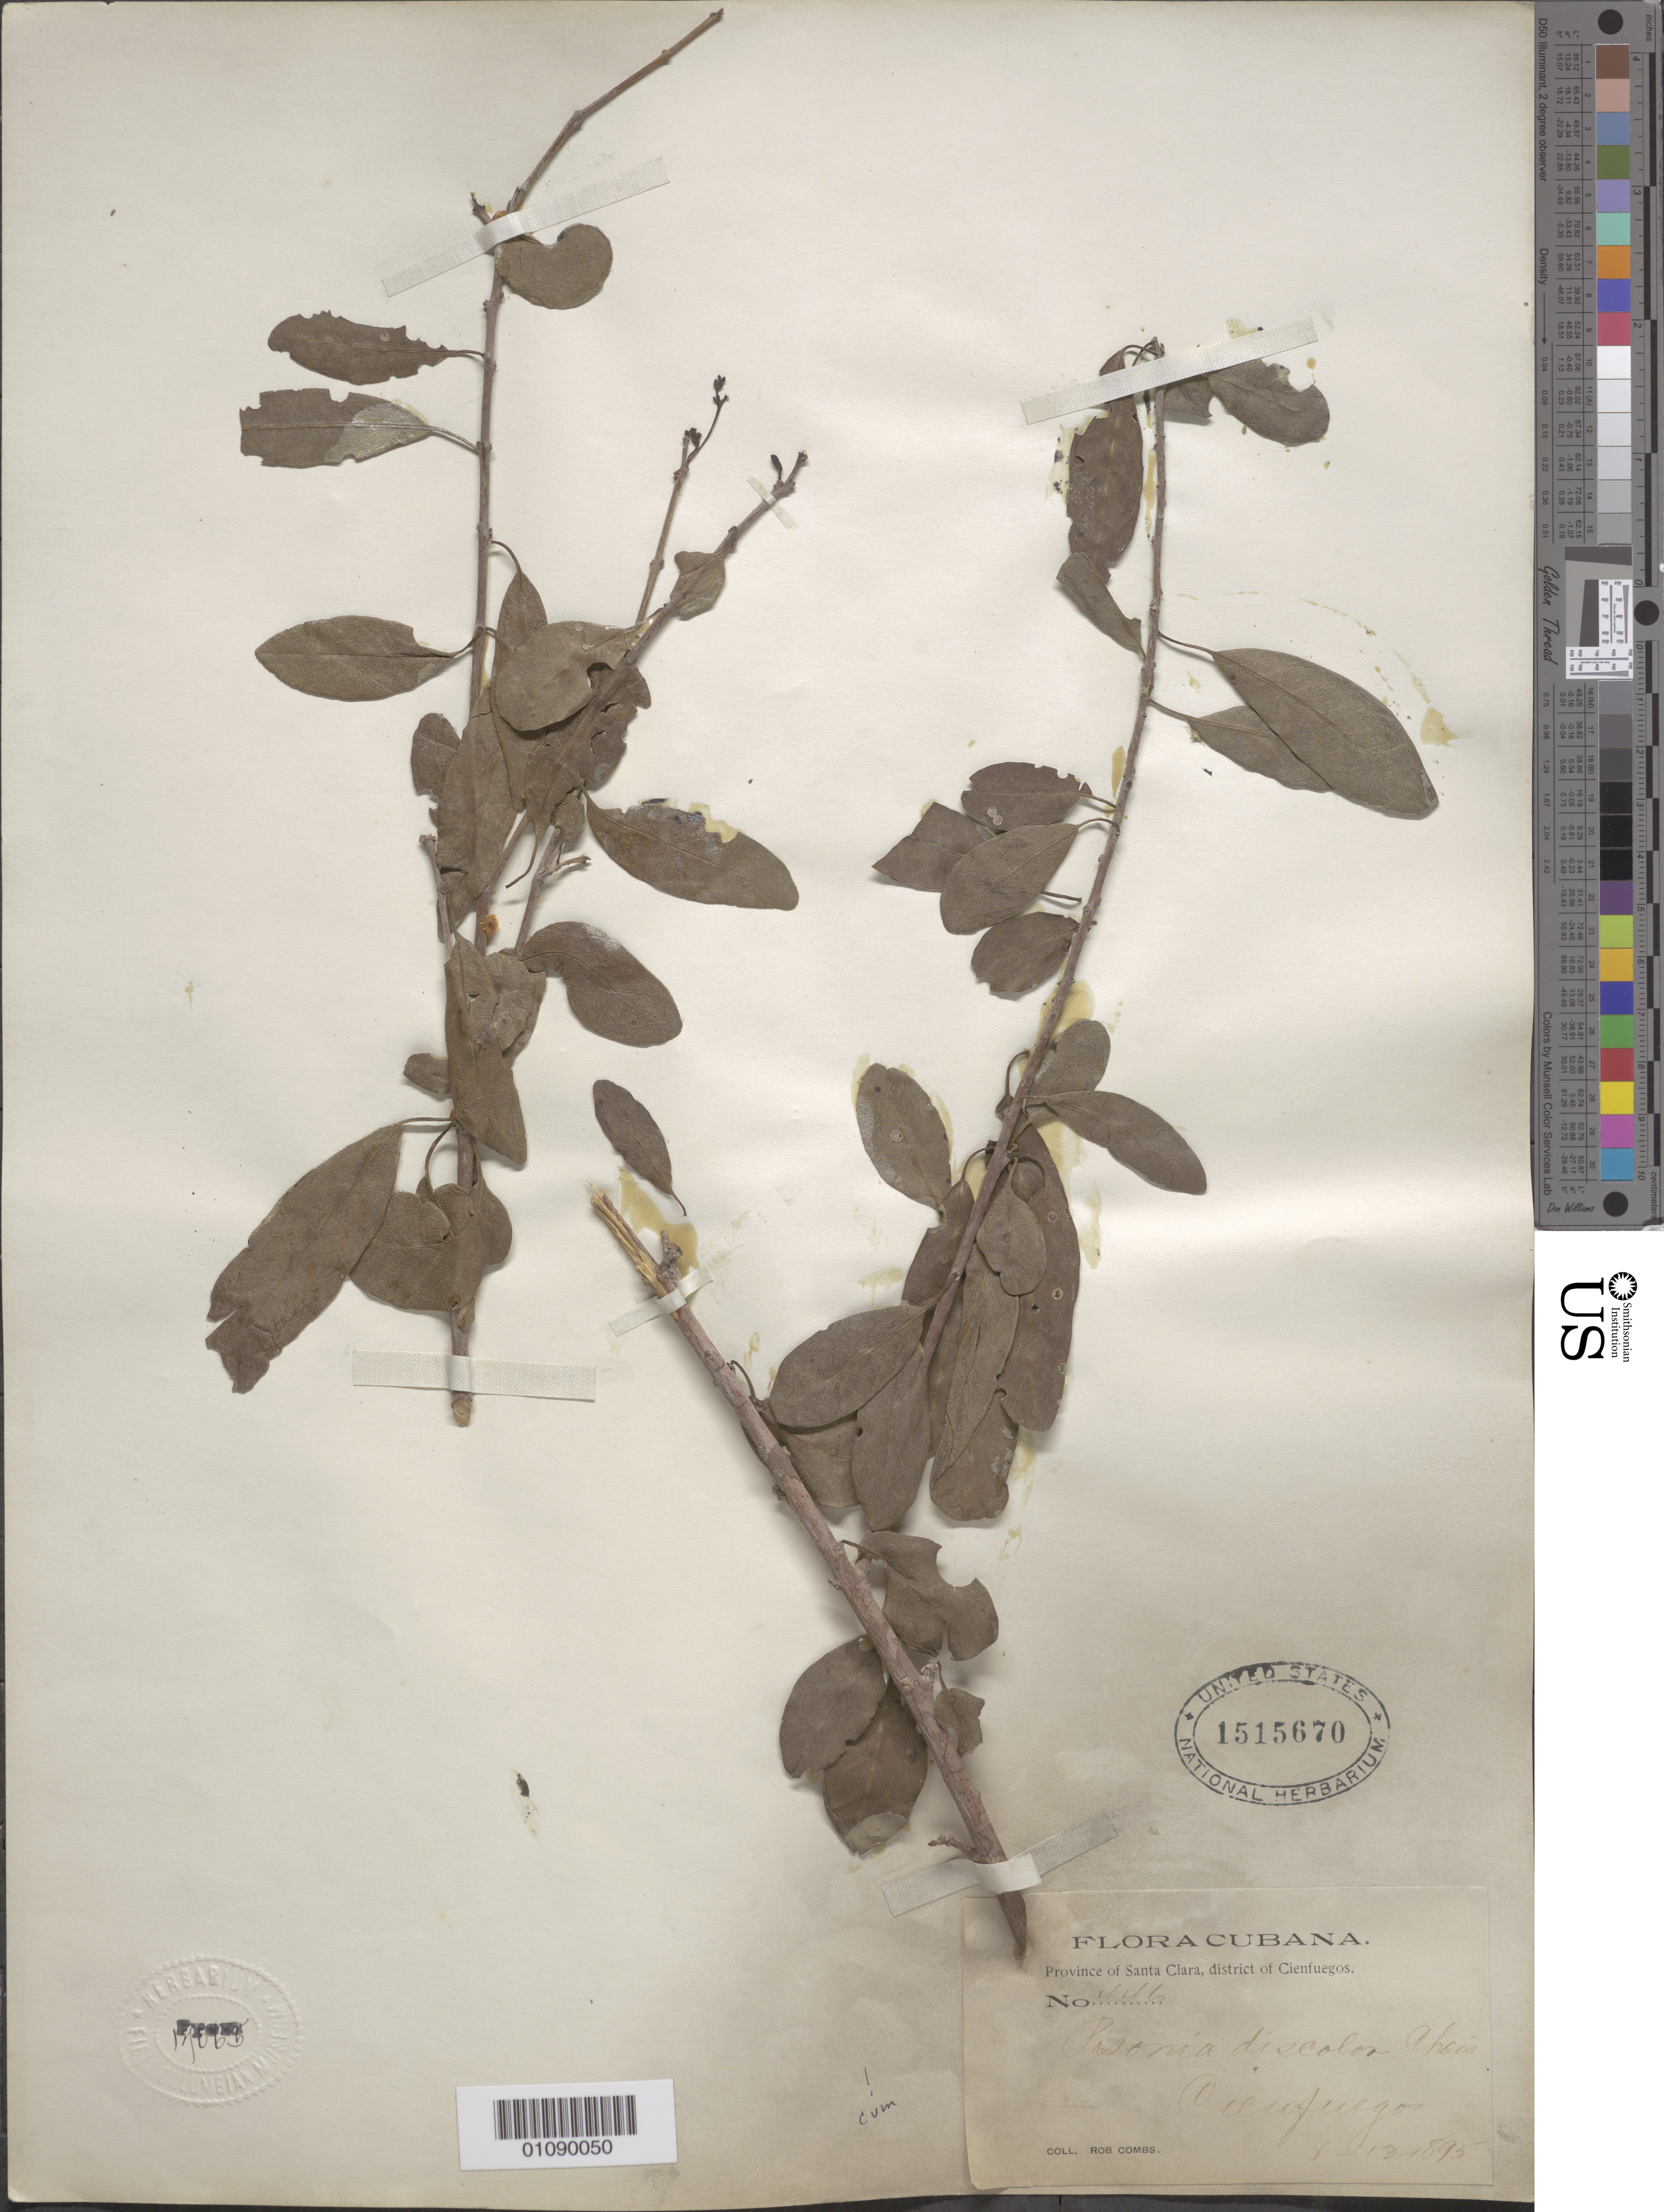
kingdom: Plantae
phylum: Tracheophyta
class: Magnoliopsida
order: Caryophyllales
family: Nyctaginaceae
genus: Guapira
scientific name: Guapira discolor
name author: (Spreng.) Little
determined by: Strong, Mark T., (BOT), Smithsonian Institution - National Museum of Natural History (UNITED STATES)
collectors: R. Combs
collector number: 446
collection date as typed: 13 Aug 1895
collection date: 1895-08-13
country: Cuba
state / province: Cienfuegos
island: Cuba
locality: Cienfuegos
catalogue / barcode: US 1515670